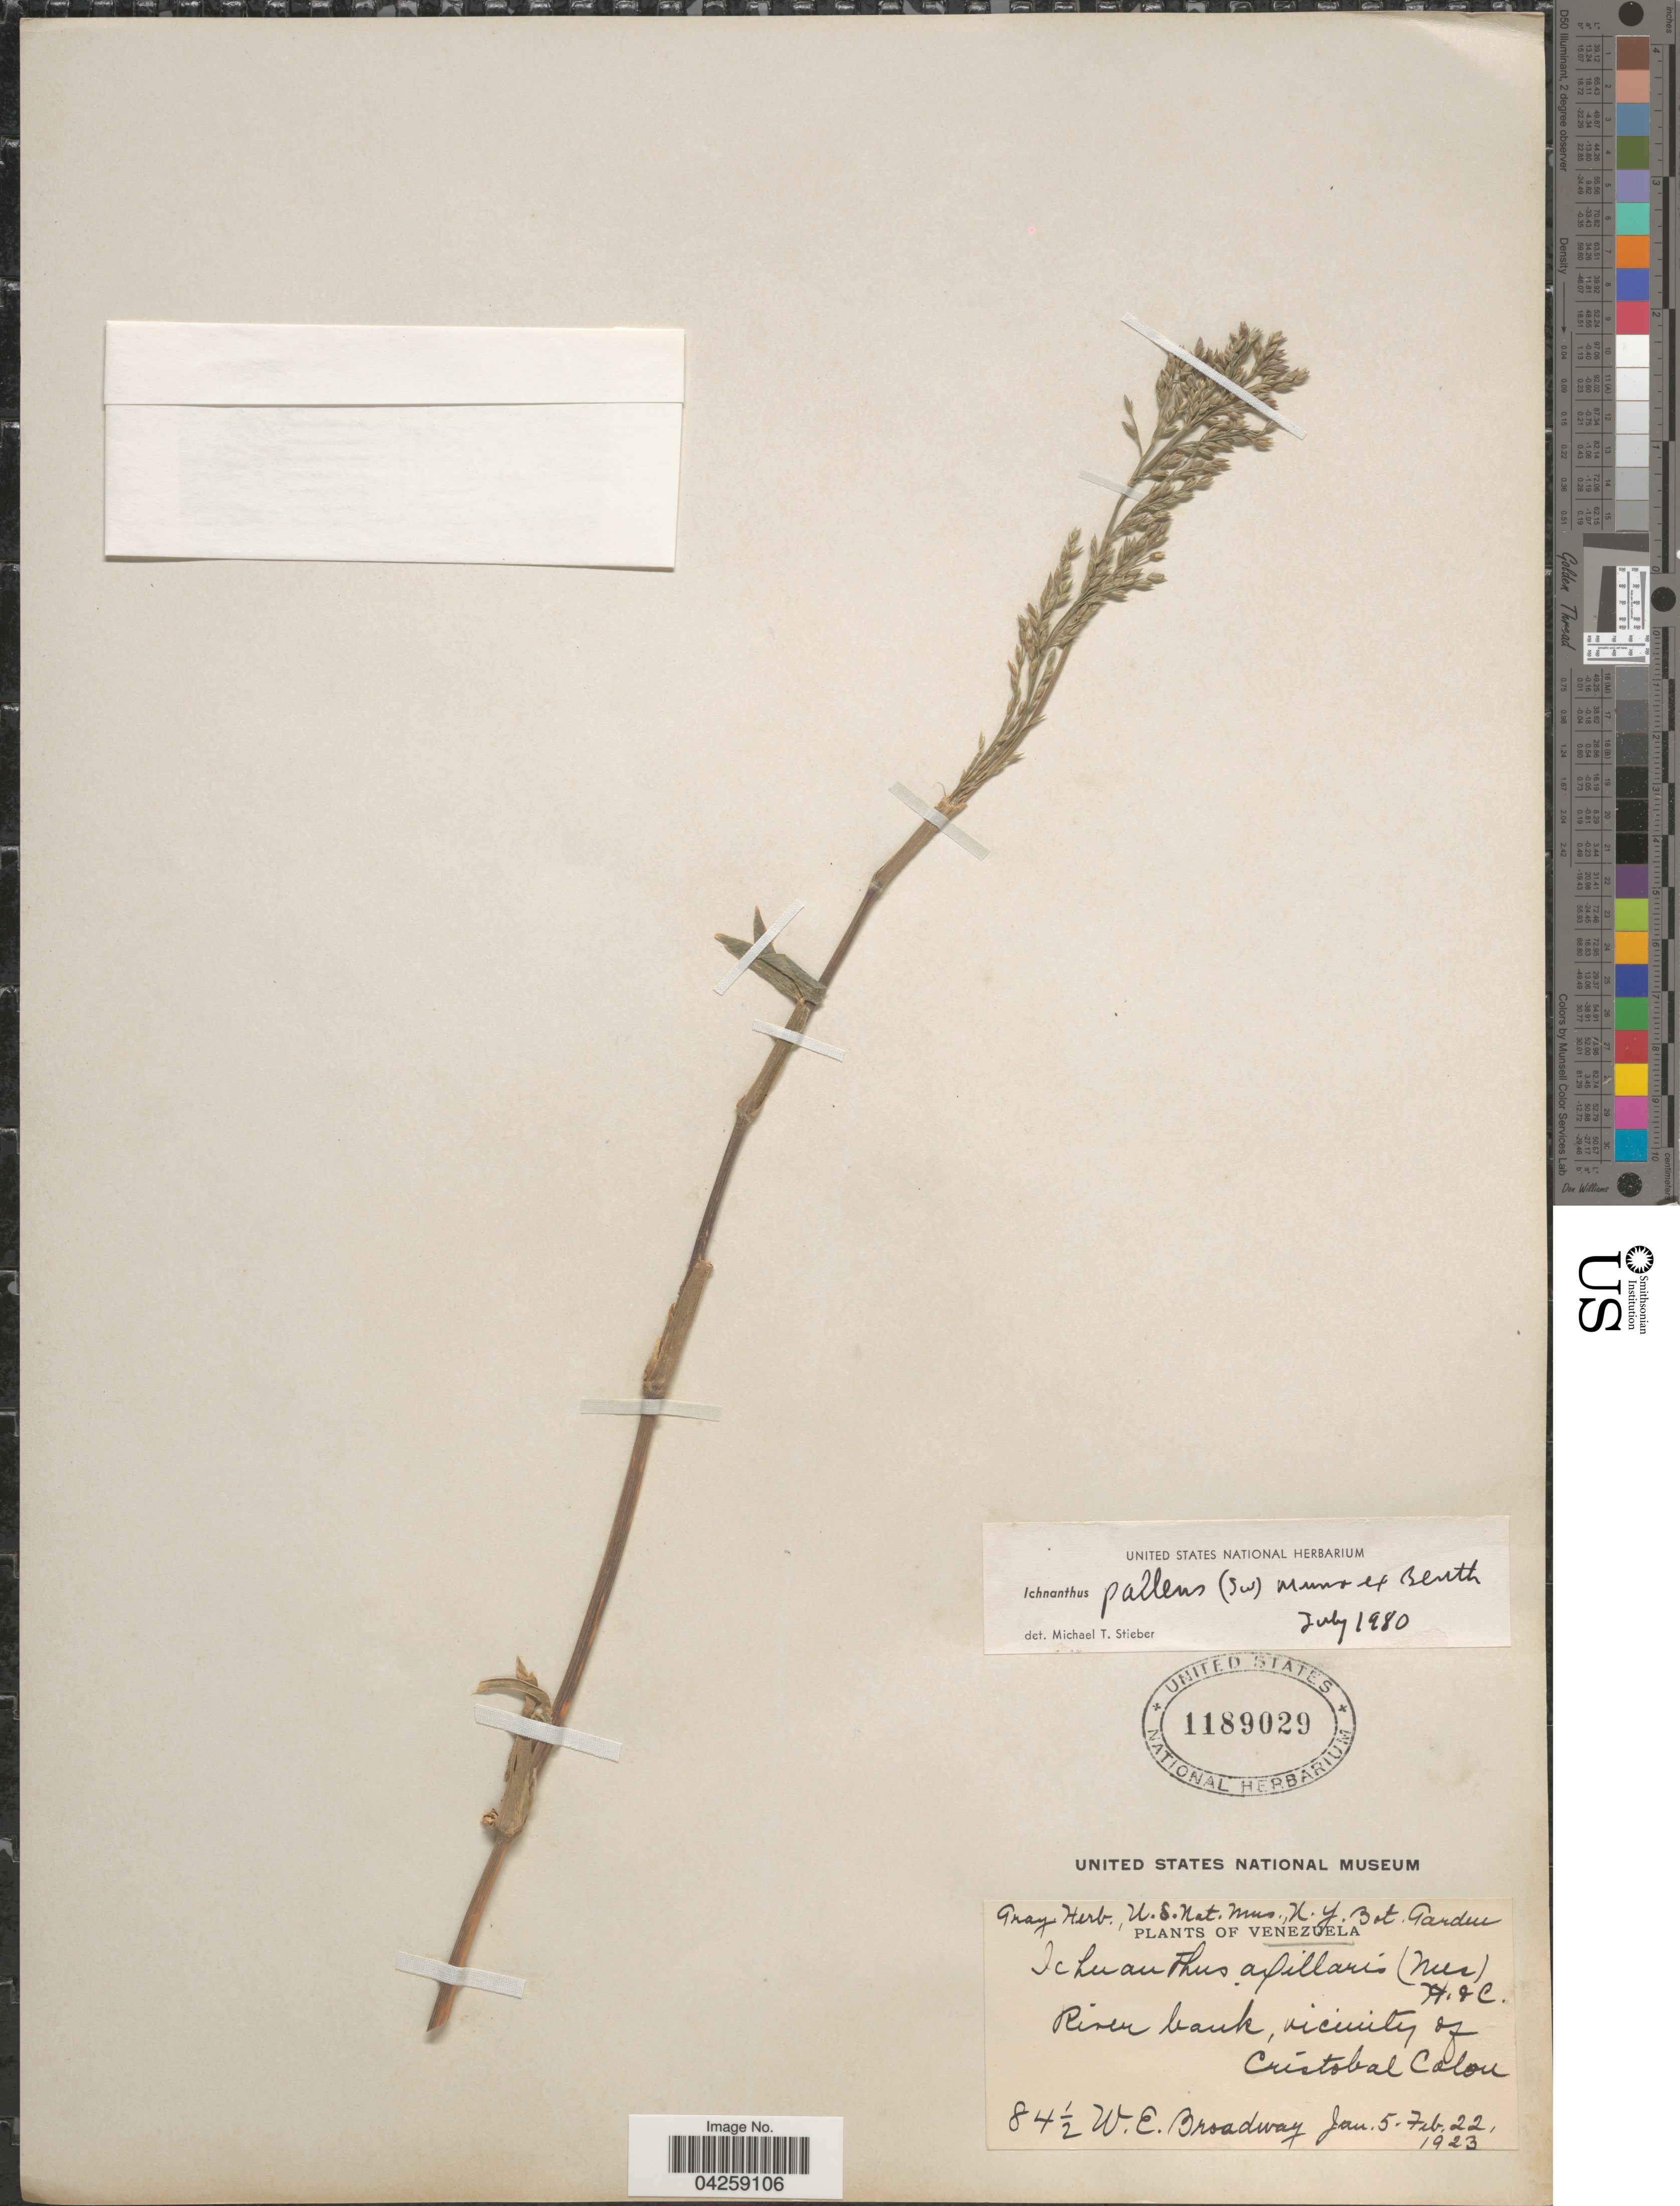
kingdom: Plantae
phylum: Tracheophyta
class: Liliopsida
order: Poales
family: Poaceae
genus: Ichnanthus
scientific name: Ichnanthus pallens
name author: (Sw.) Munro ex Benth.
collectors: W. E. Broadway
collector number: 84½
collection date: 1923-01-05/1923-02-22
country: Venezuela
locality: River bank, vicinity of Cristobal Colon.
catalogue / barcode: US 1189029